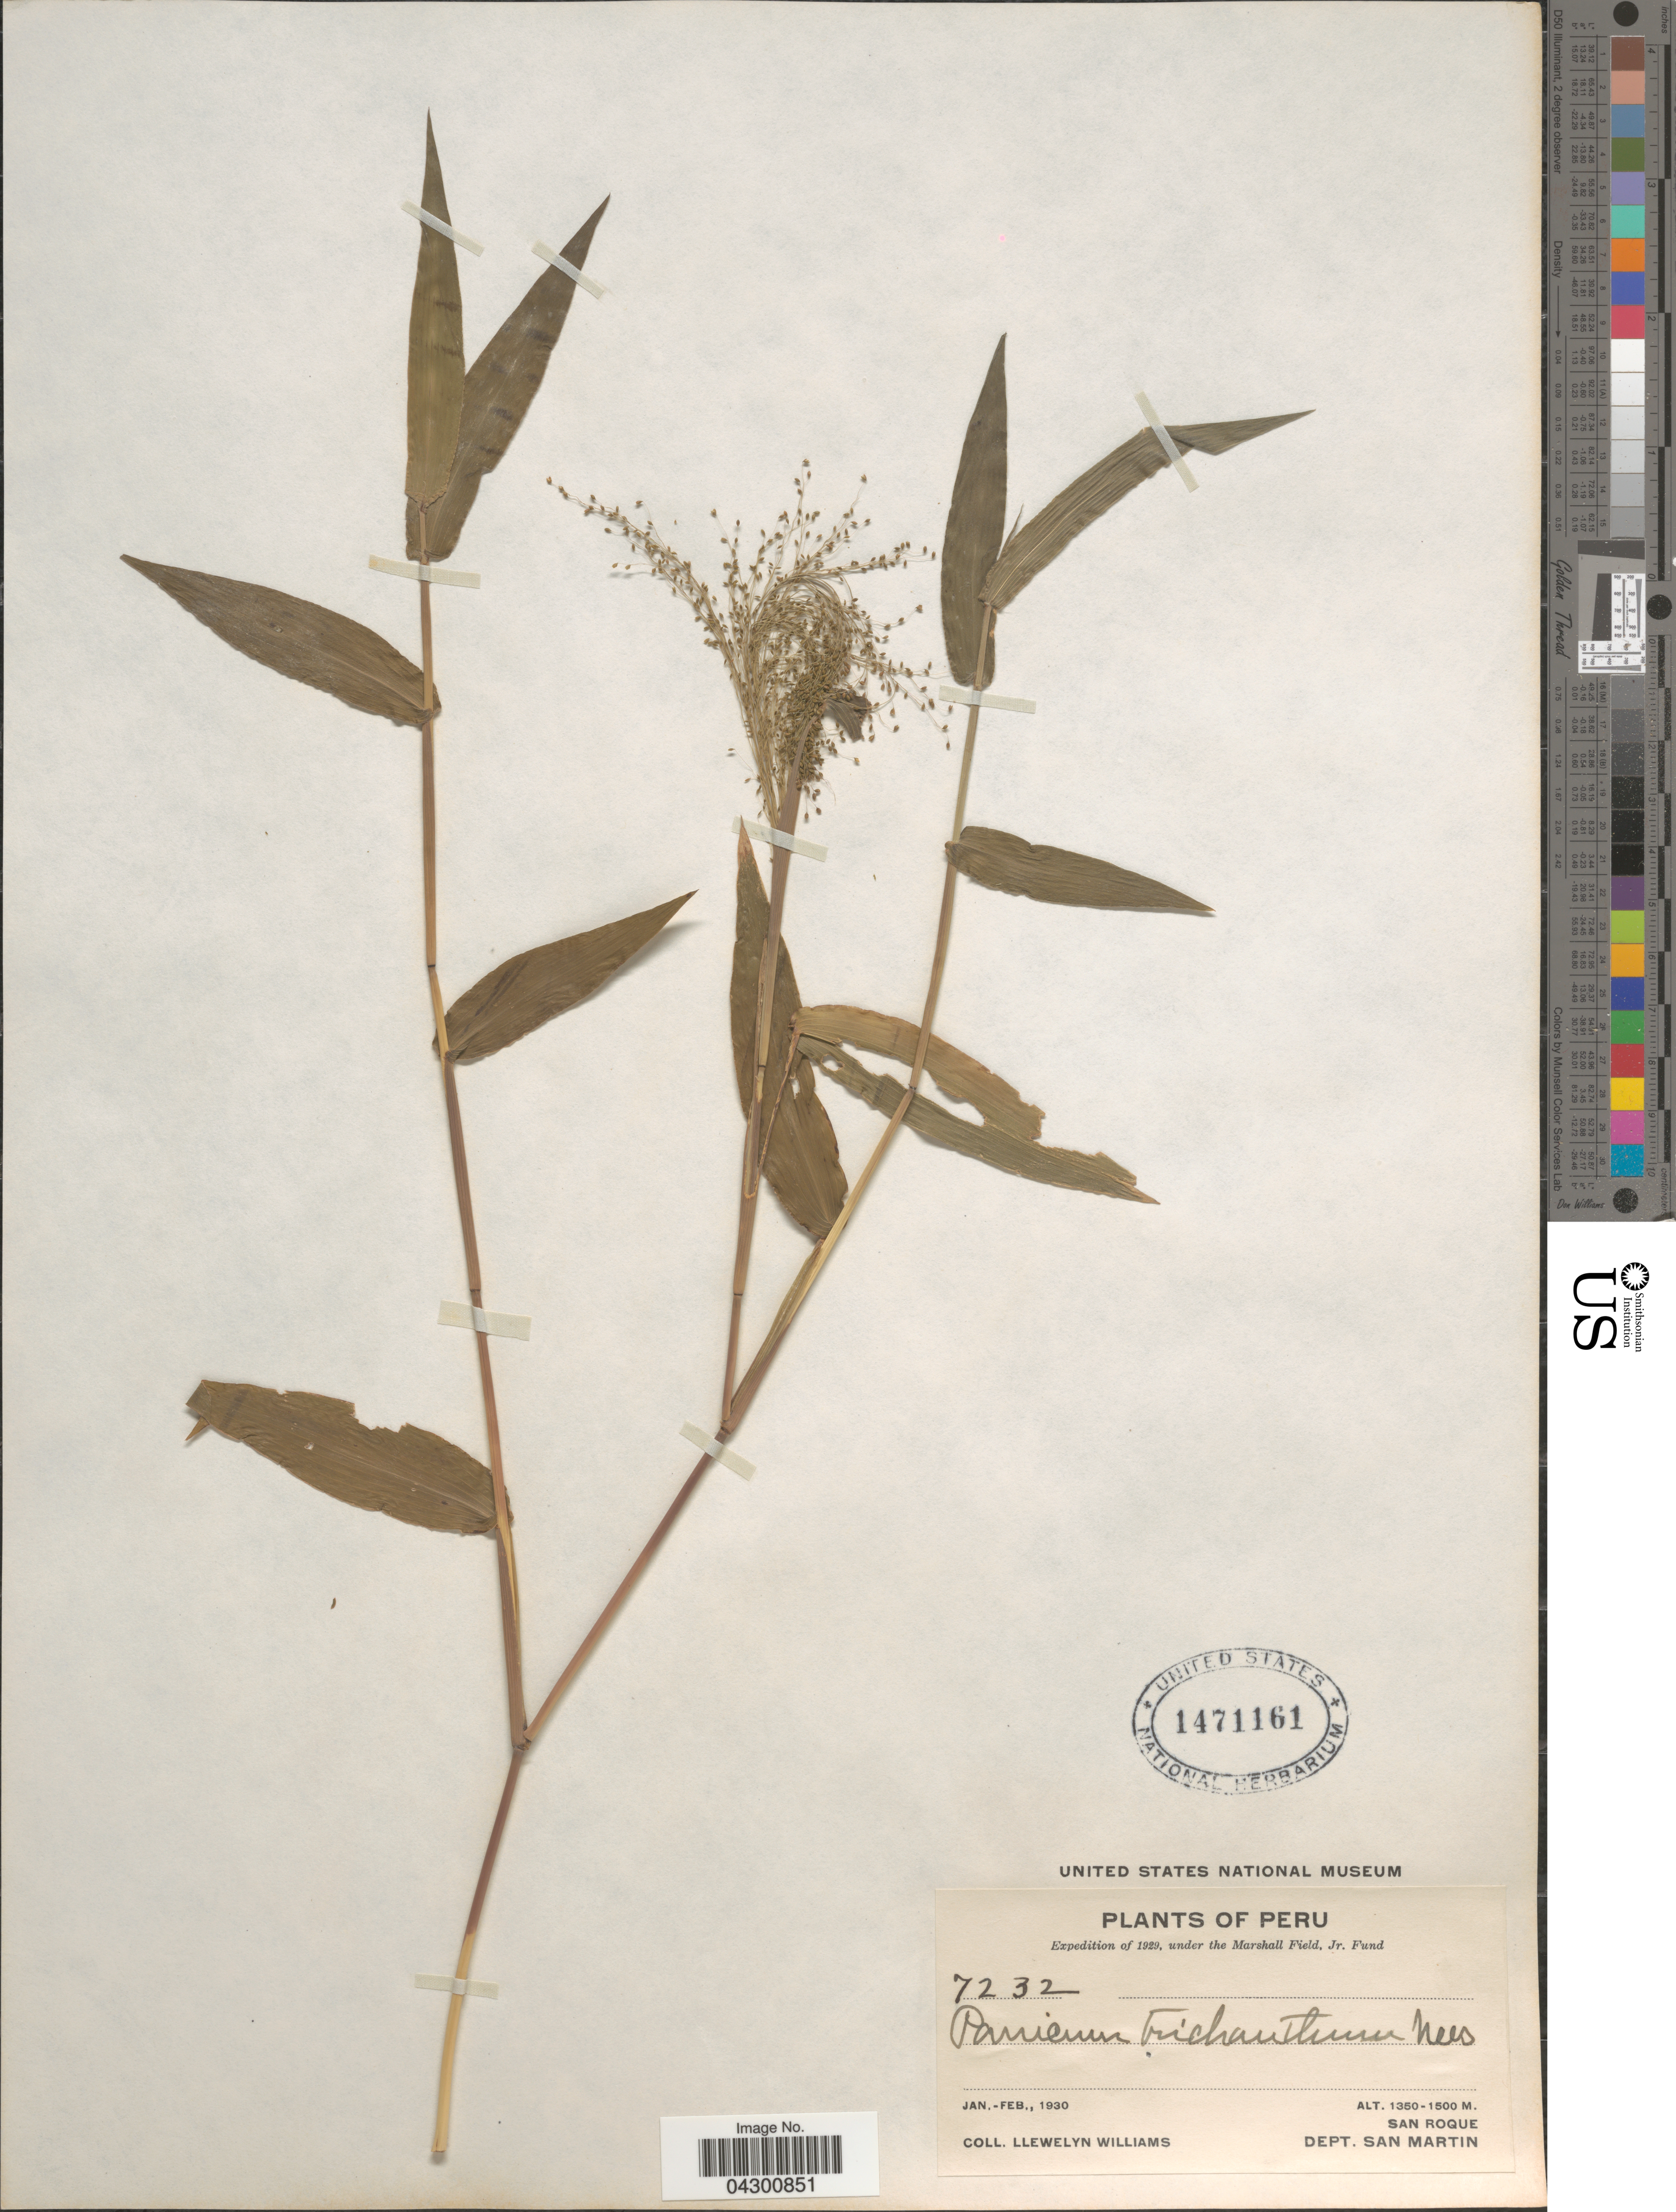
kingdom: Plantae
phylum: Tracheophyta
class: Liliopsida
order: Poales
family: Poaceae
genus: Panicum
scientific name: Panicum trichanthum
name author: Nees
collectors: Ll. Williams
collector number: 7232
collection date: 1930-01/1930-02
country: Peru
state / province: San Martín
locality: Expedition of 1929. San Roque. Dept. San Martin.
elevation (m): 1350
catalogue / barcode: US 1471161